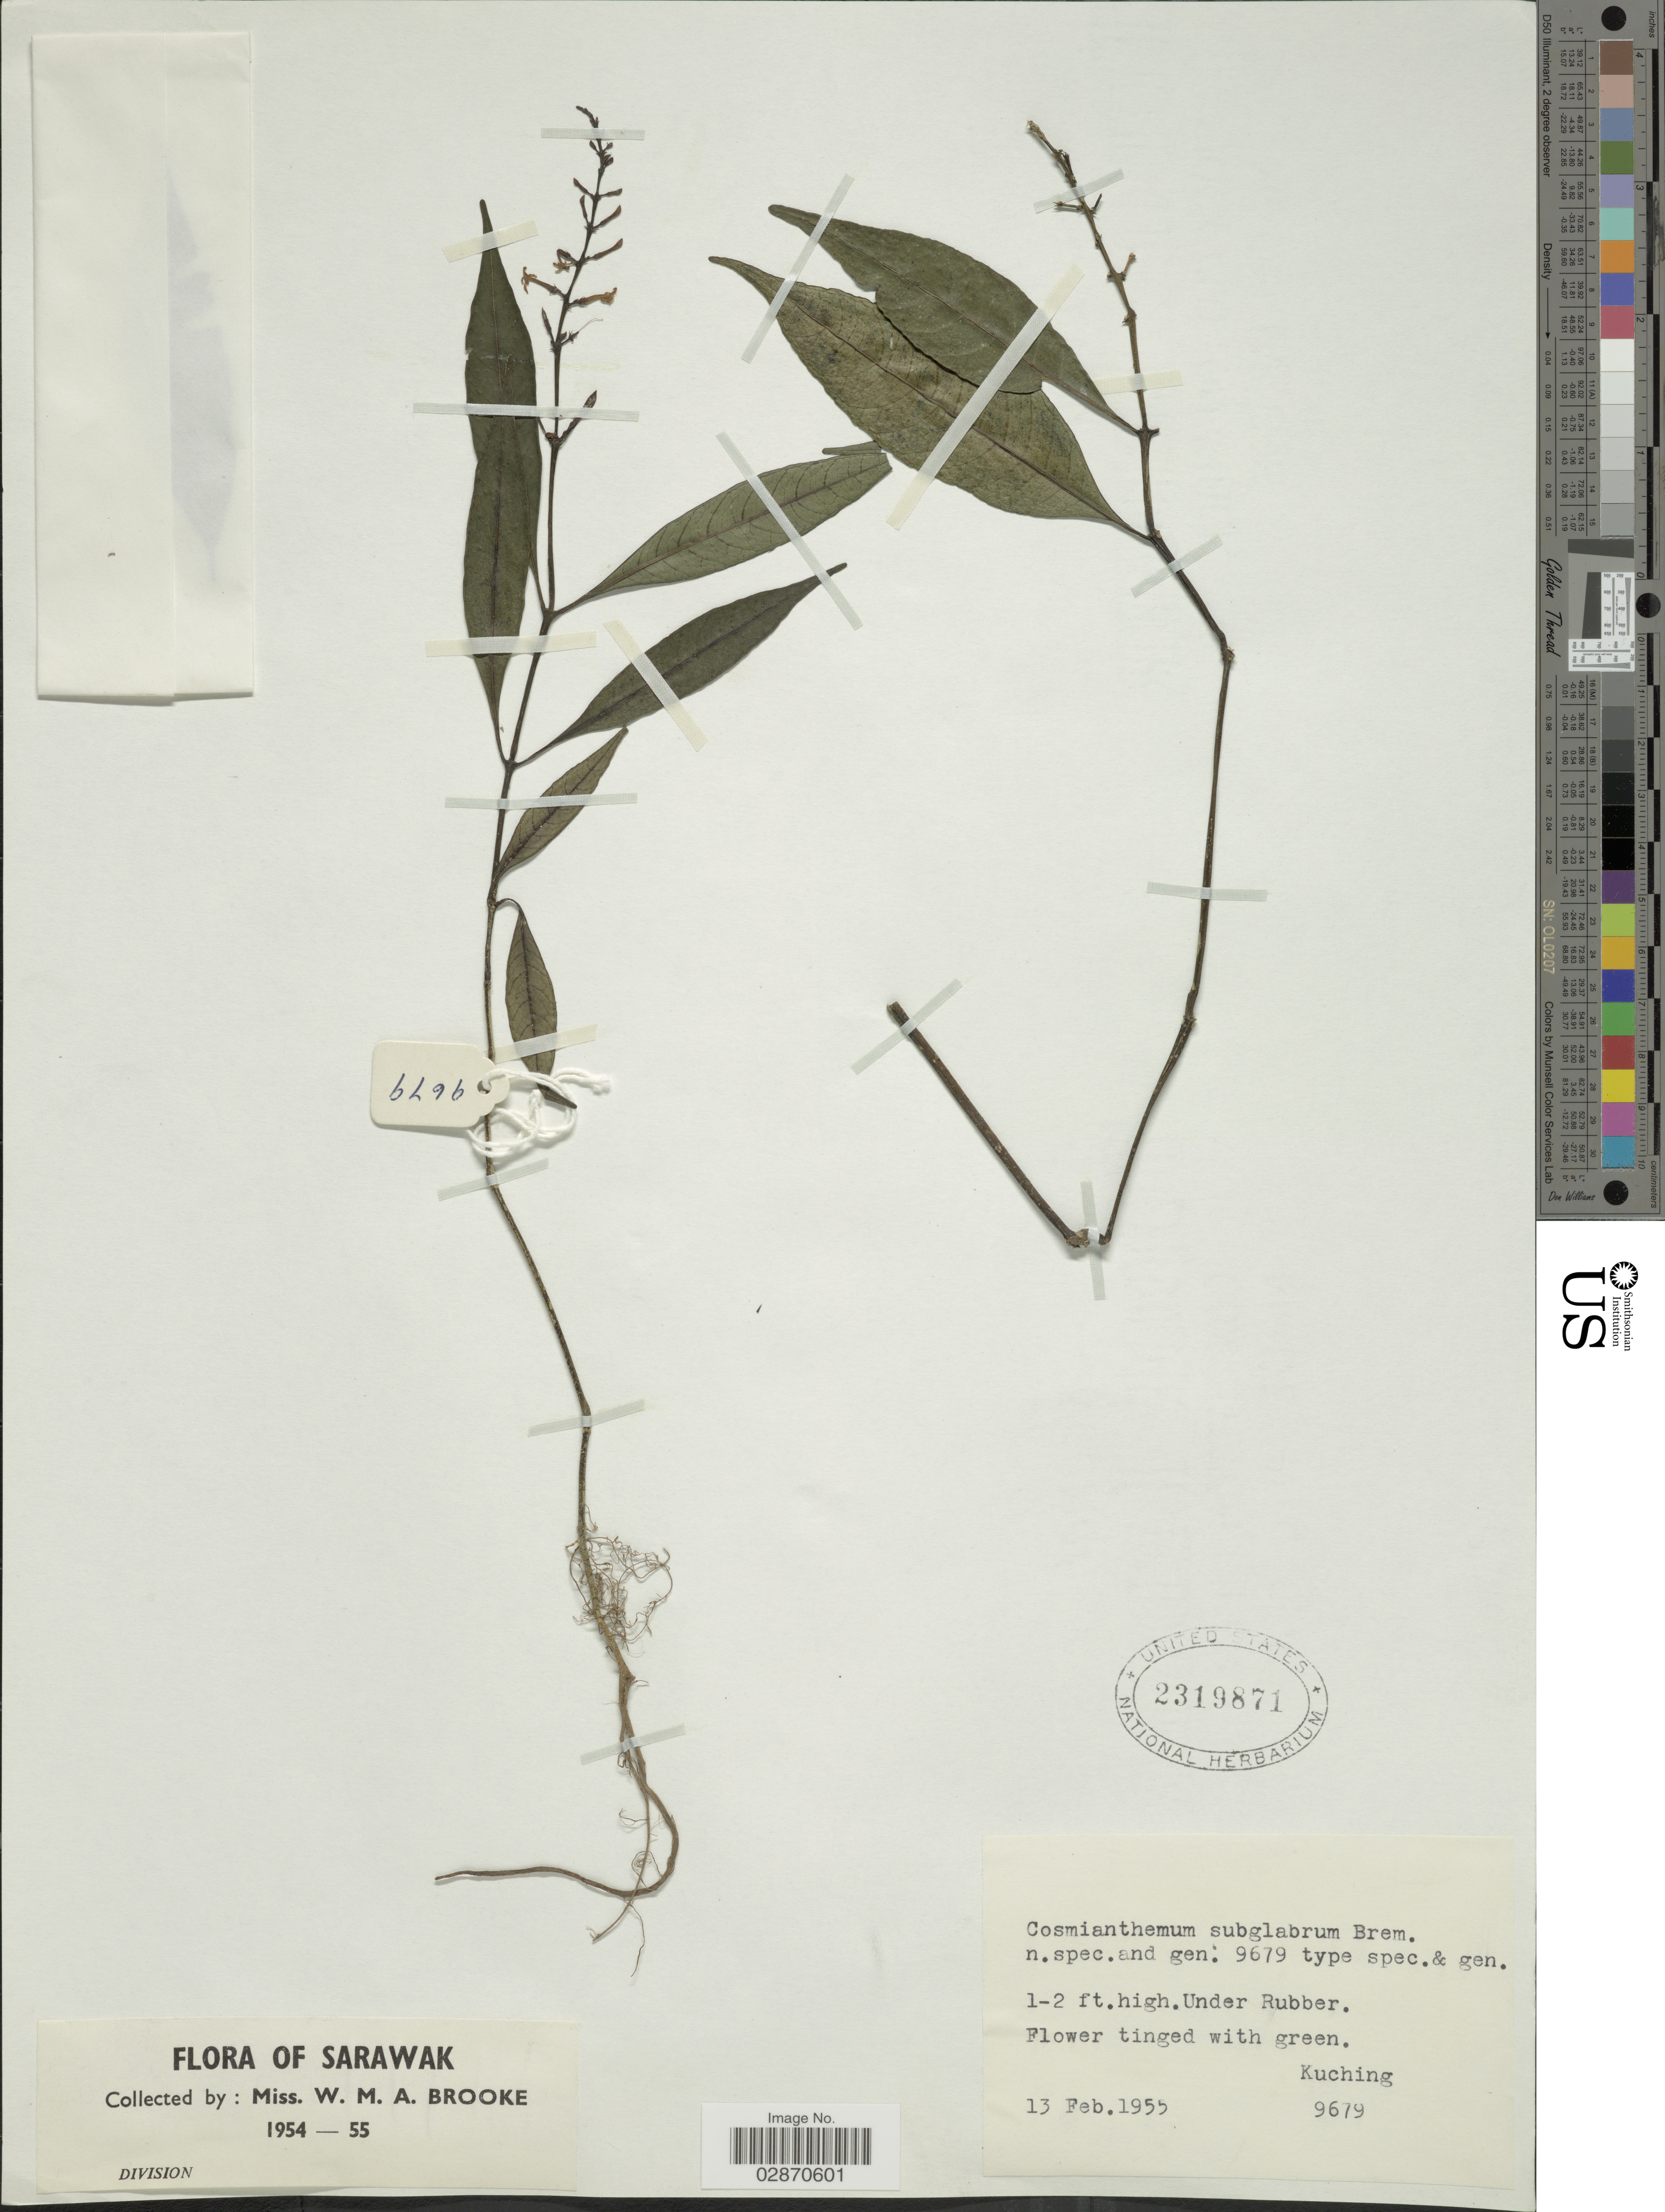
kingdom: Plantae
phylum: Tracheophyta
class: Magnoliopsida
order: Lamiales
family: Acanthaceae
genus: Cosmianthemum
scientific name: Cosmianthemum subglabrum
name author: Bremek.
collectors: W. Brooke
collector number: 9679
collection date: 1955-02-13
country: Malaysia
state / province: Sarawak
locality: Kuching.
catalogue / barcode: US 2319871